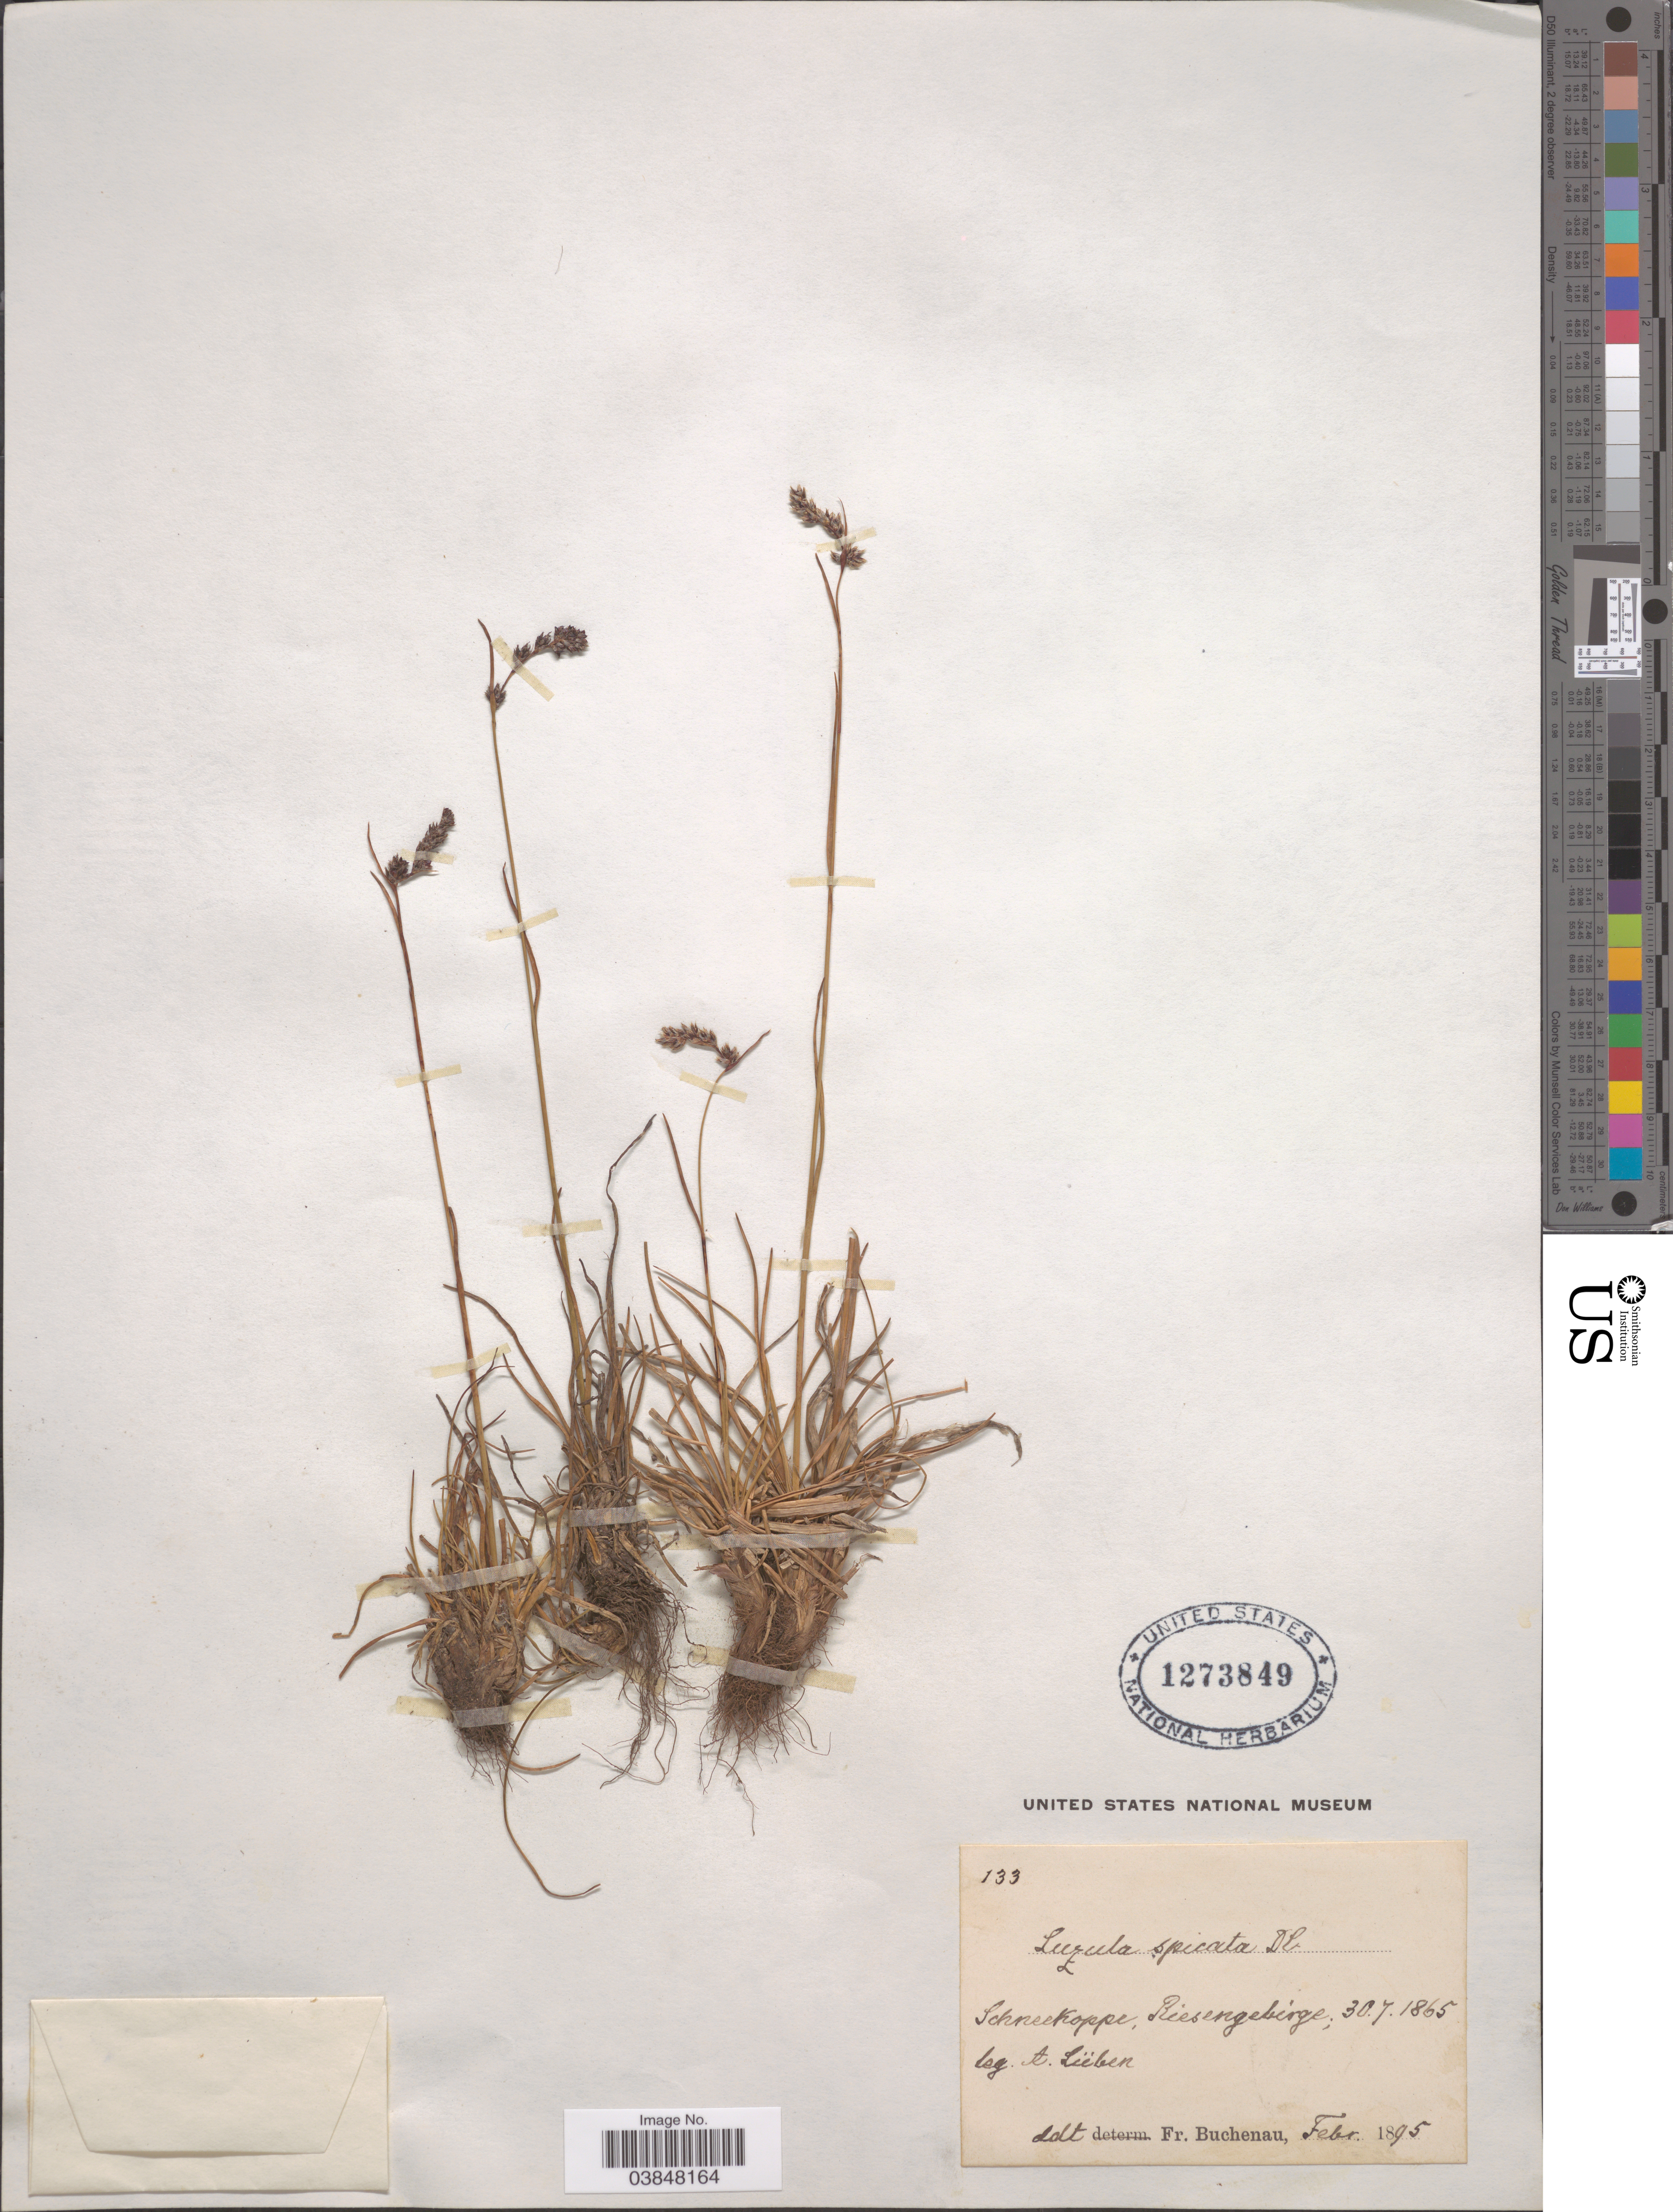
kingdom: Plantae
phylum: Tracheophyta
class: Liliopsida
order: Poales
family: Juncaceae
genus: Luzula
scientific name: Luzula spicata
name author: (L.) DC.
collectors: A. Lüben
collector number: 133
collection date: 1865-07-30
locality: Schneekoppe, Riesengebirge.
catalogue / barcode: US 1273849